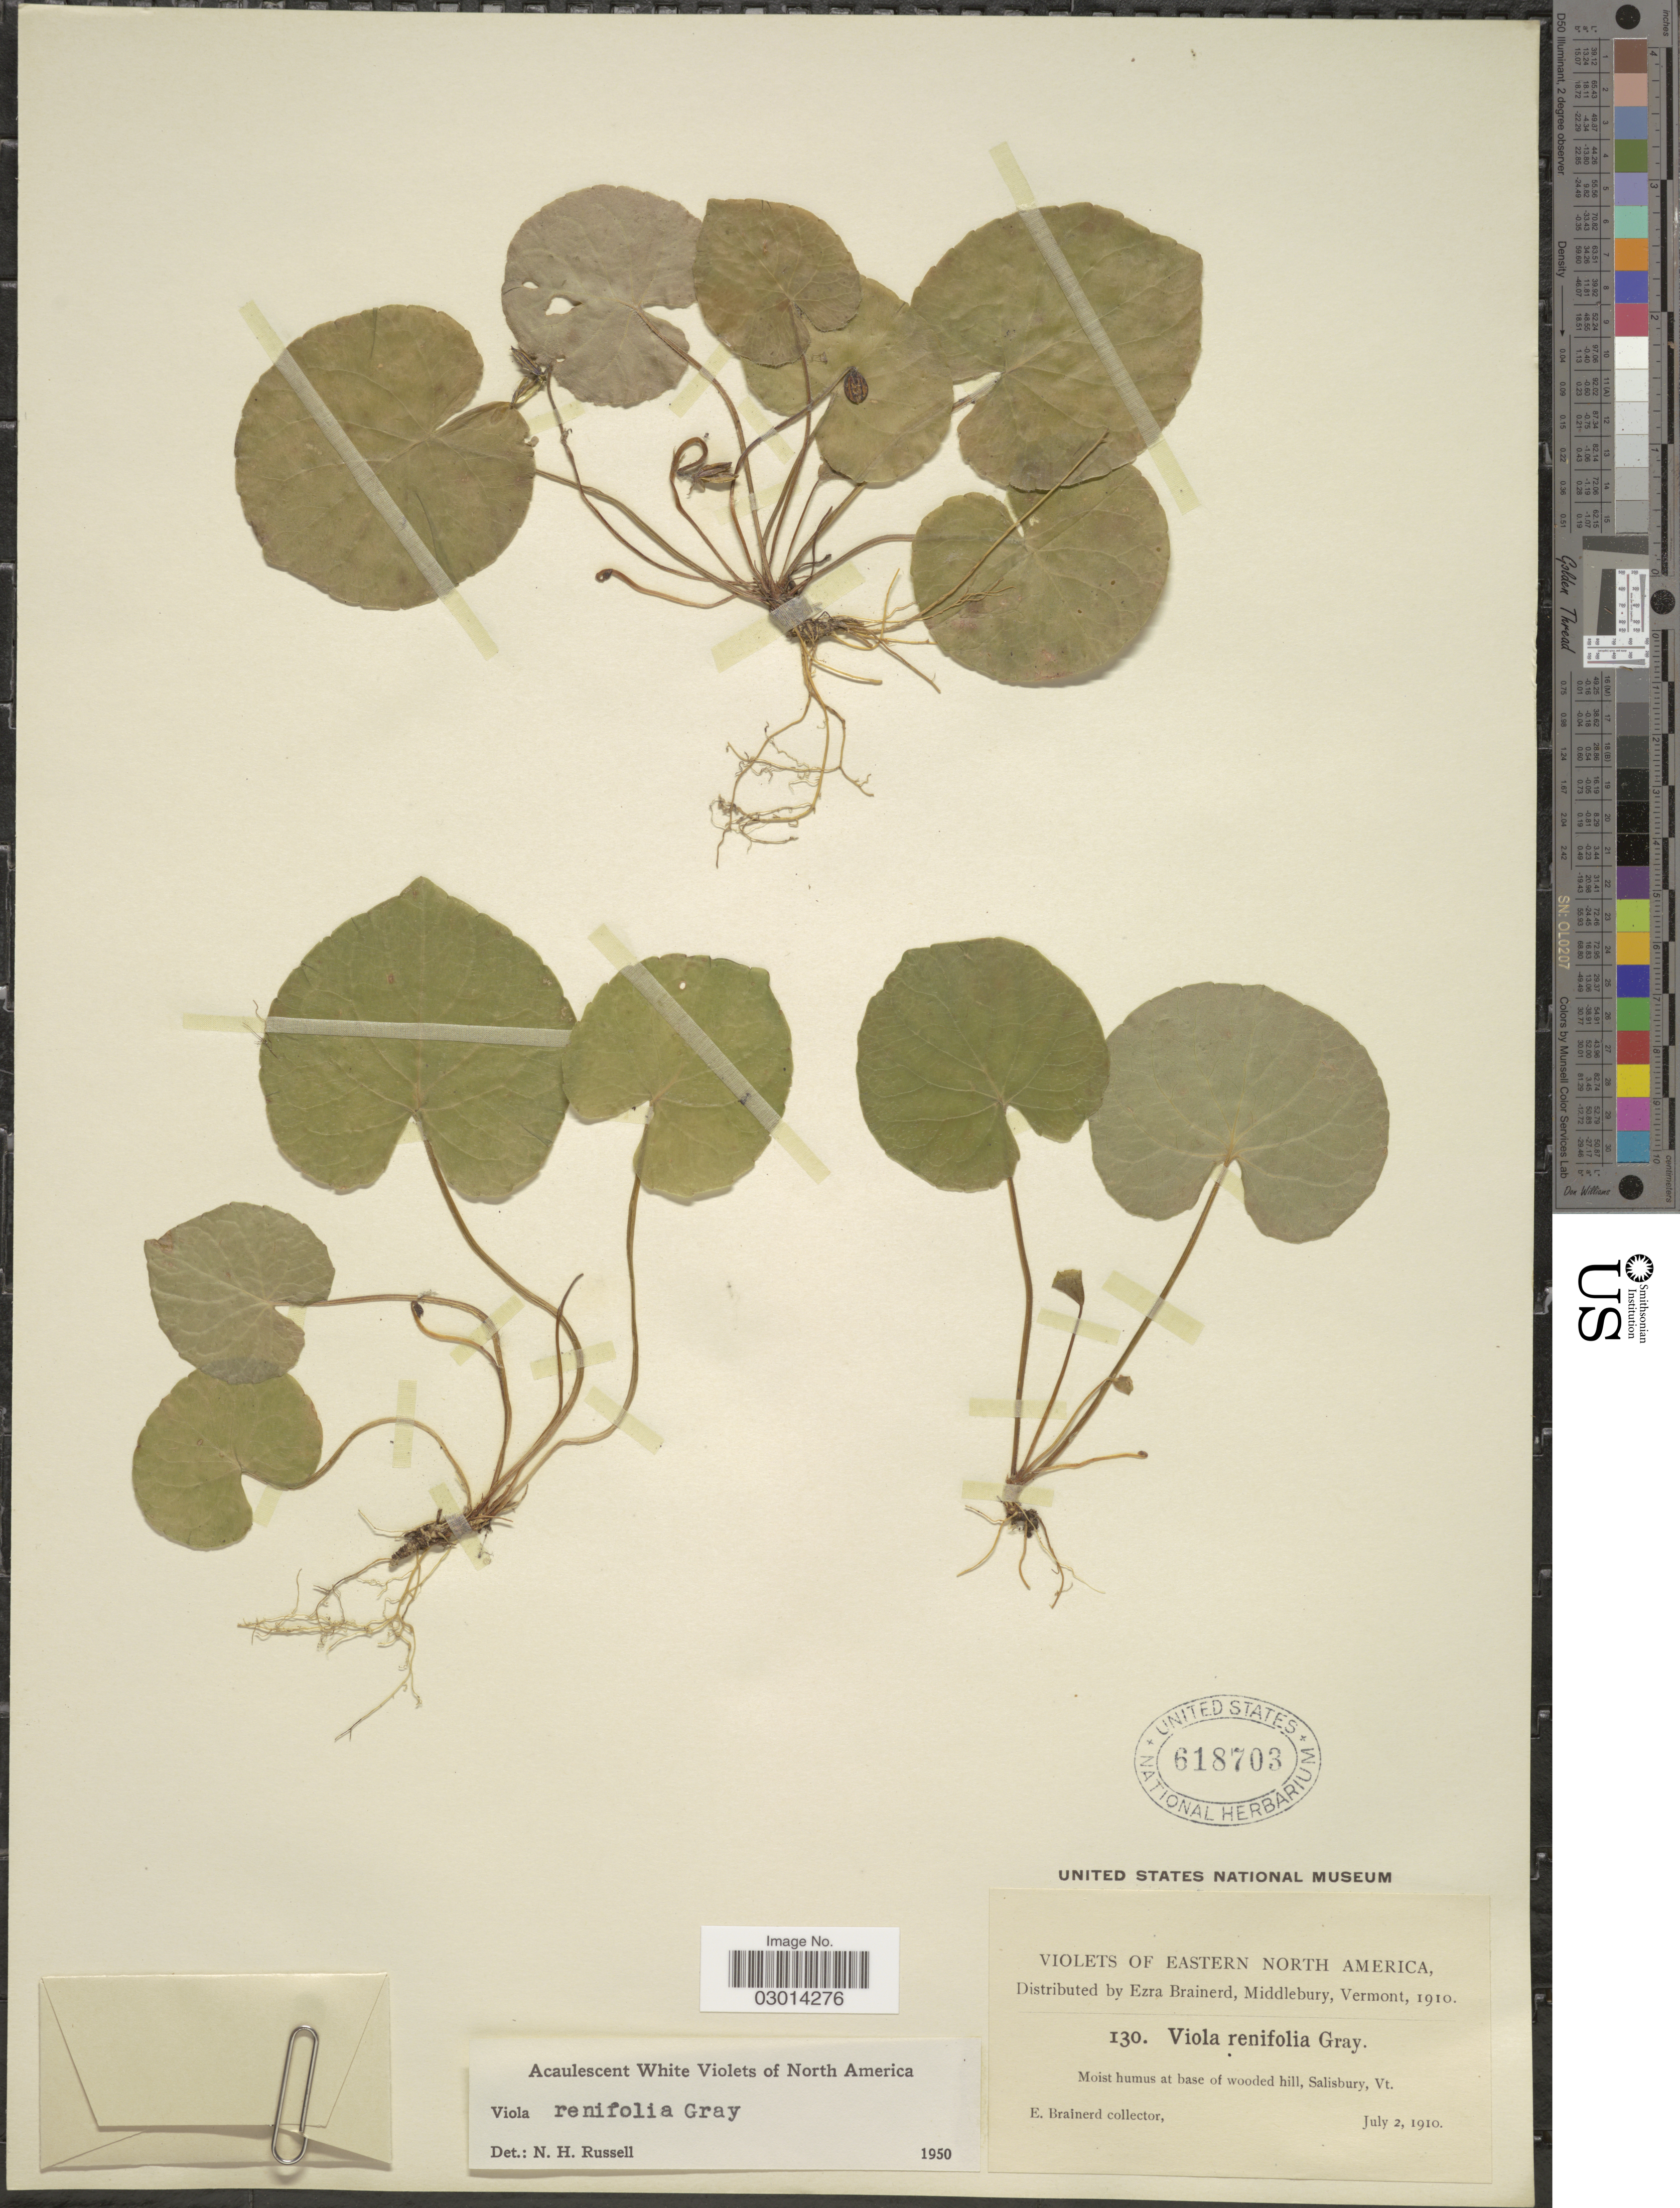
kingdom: Plantae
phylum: Tracheophyta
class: Magnoliopsida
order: Malpighiales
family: Violaceae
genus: Viola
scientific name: Viola renifolia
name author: A. Gray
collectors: E. Brainerd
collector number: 130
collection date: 1910-07-02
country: United States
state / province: Vermont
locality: Eastern North America. Salisbury, Vt.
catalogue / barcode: US 618703